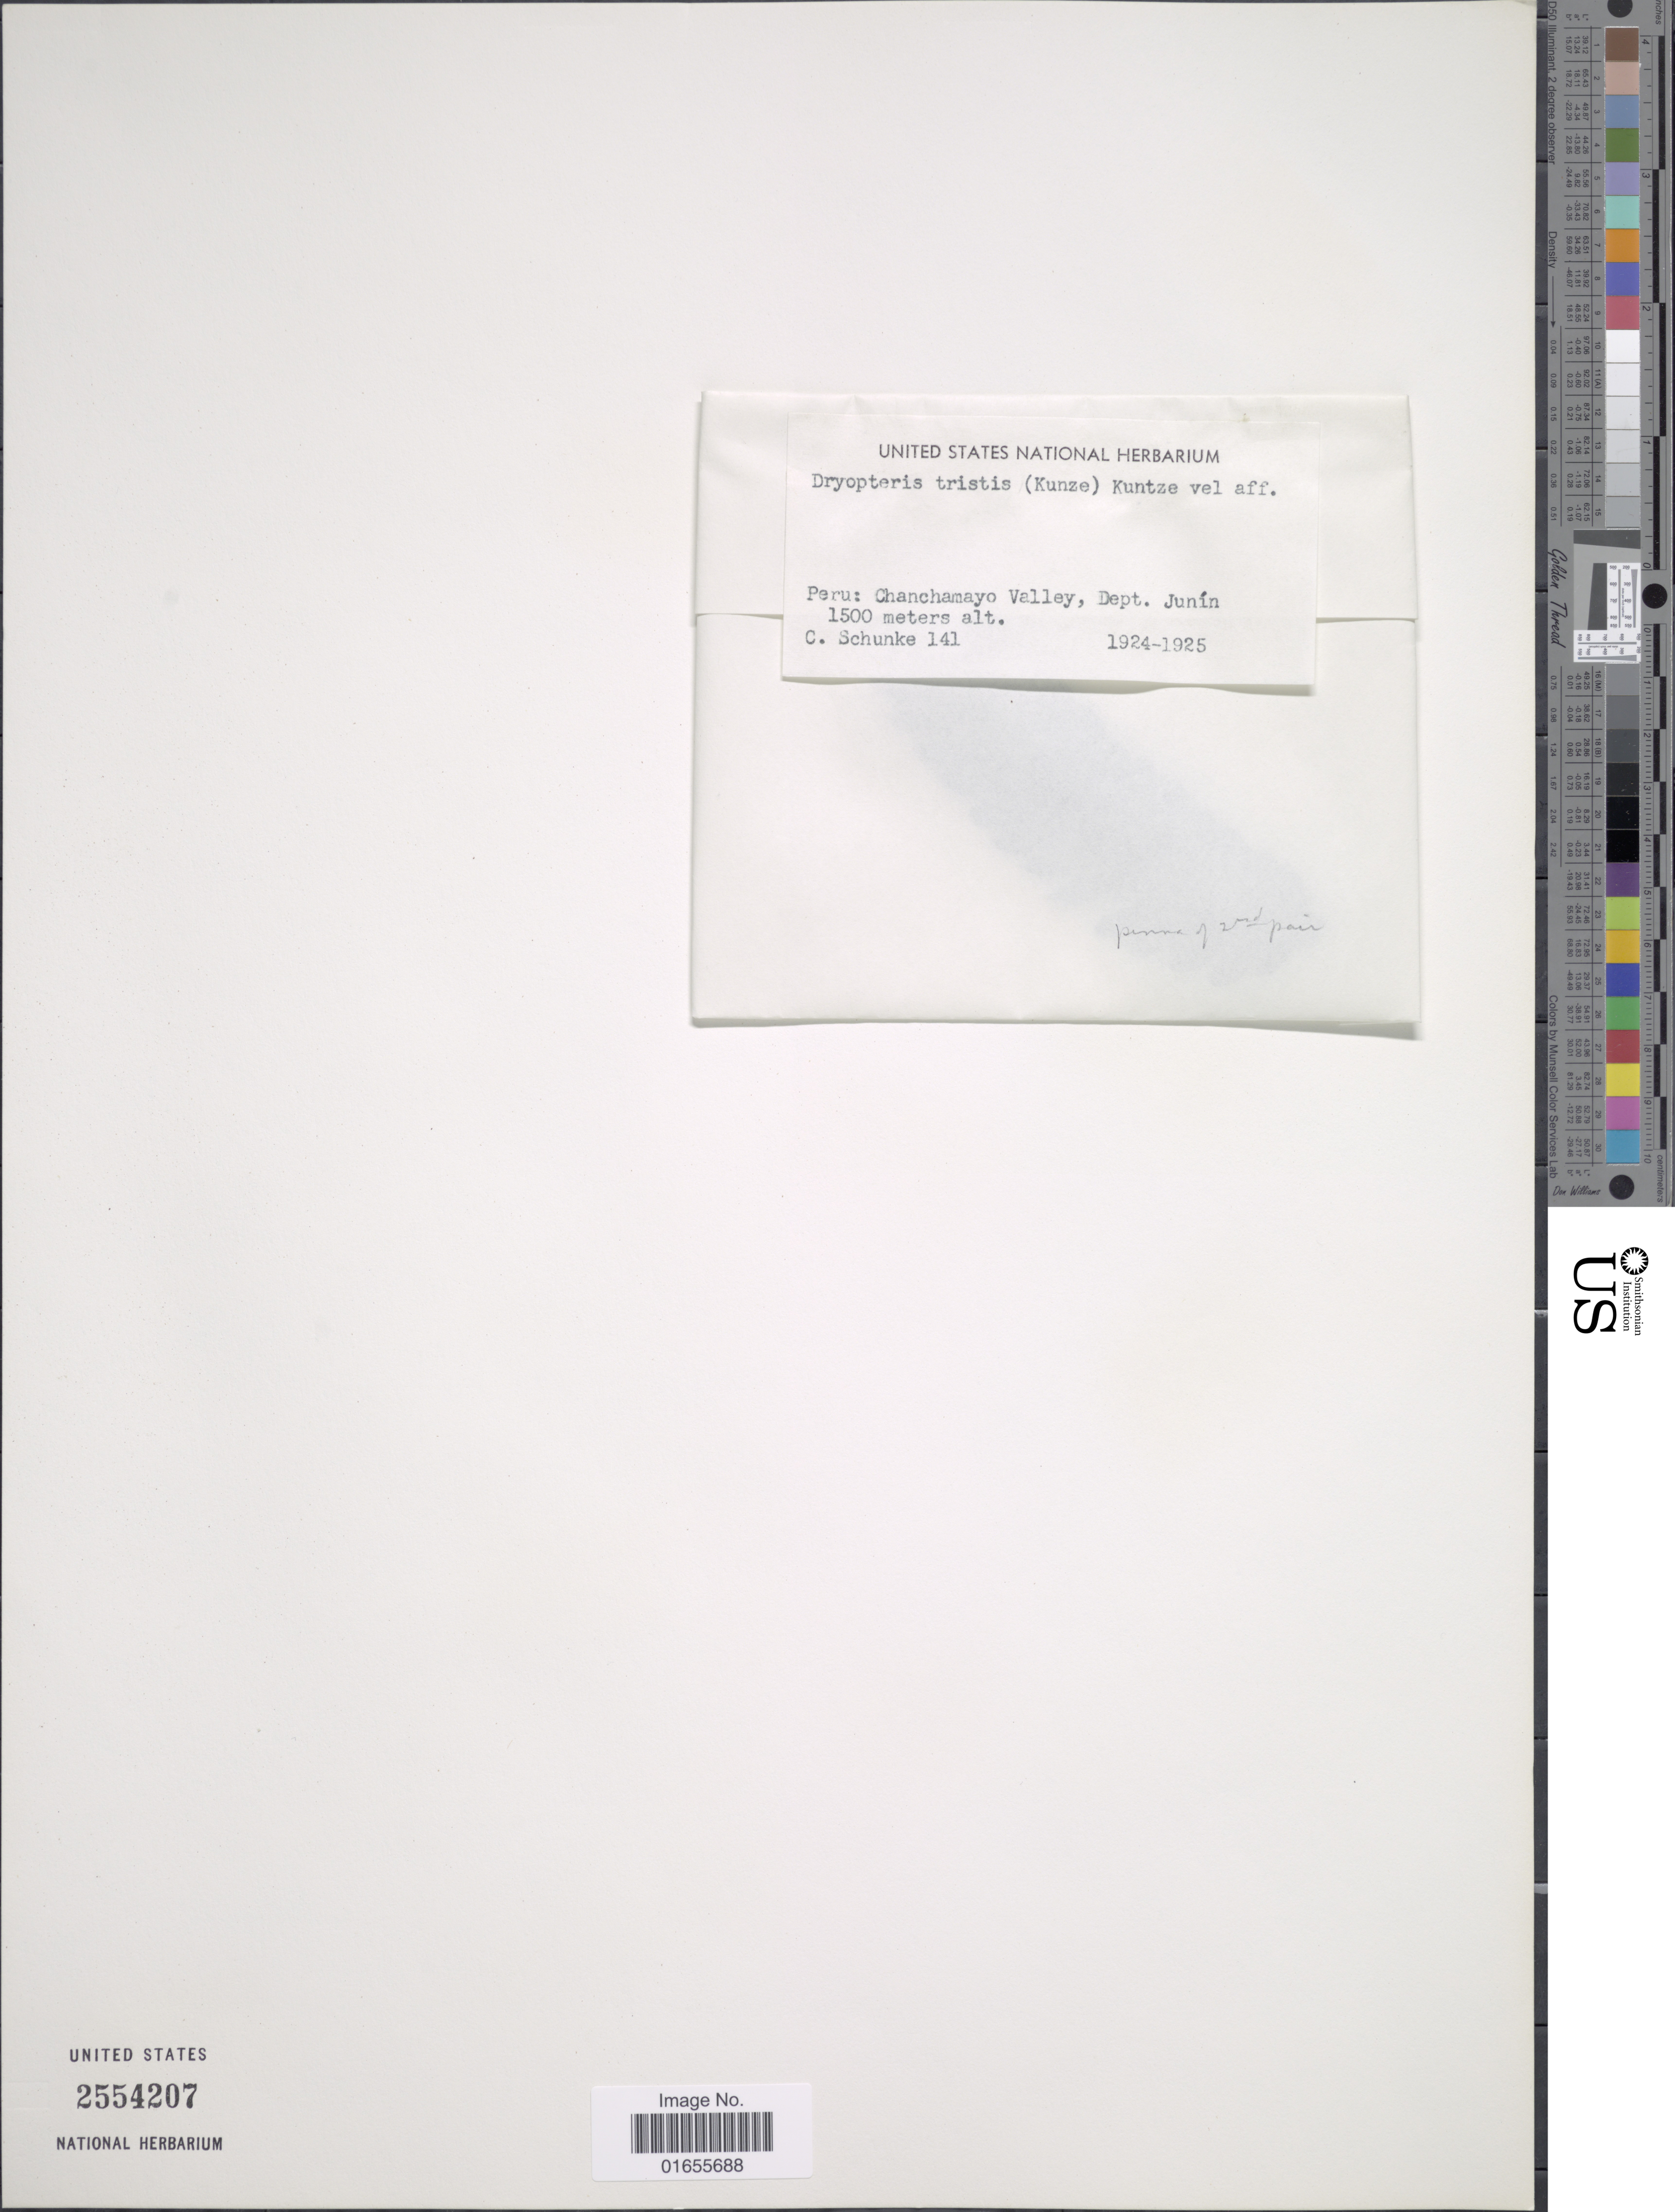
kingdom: Plantae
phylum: Tracheophyta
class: Polypodiopsida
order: Polypodiales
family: Thelypteridaceae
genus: Goniopteris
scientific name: Goniopteris tristis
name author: (Kuntze) Brade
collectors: C. Schunke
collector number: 141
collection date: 1924/1925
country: Peru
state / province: Junín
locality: Chancamayo Valley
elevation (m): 1500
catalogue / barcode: US 2554207